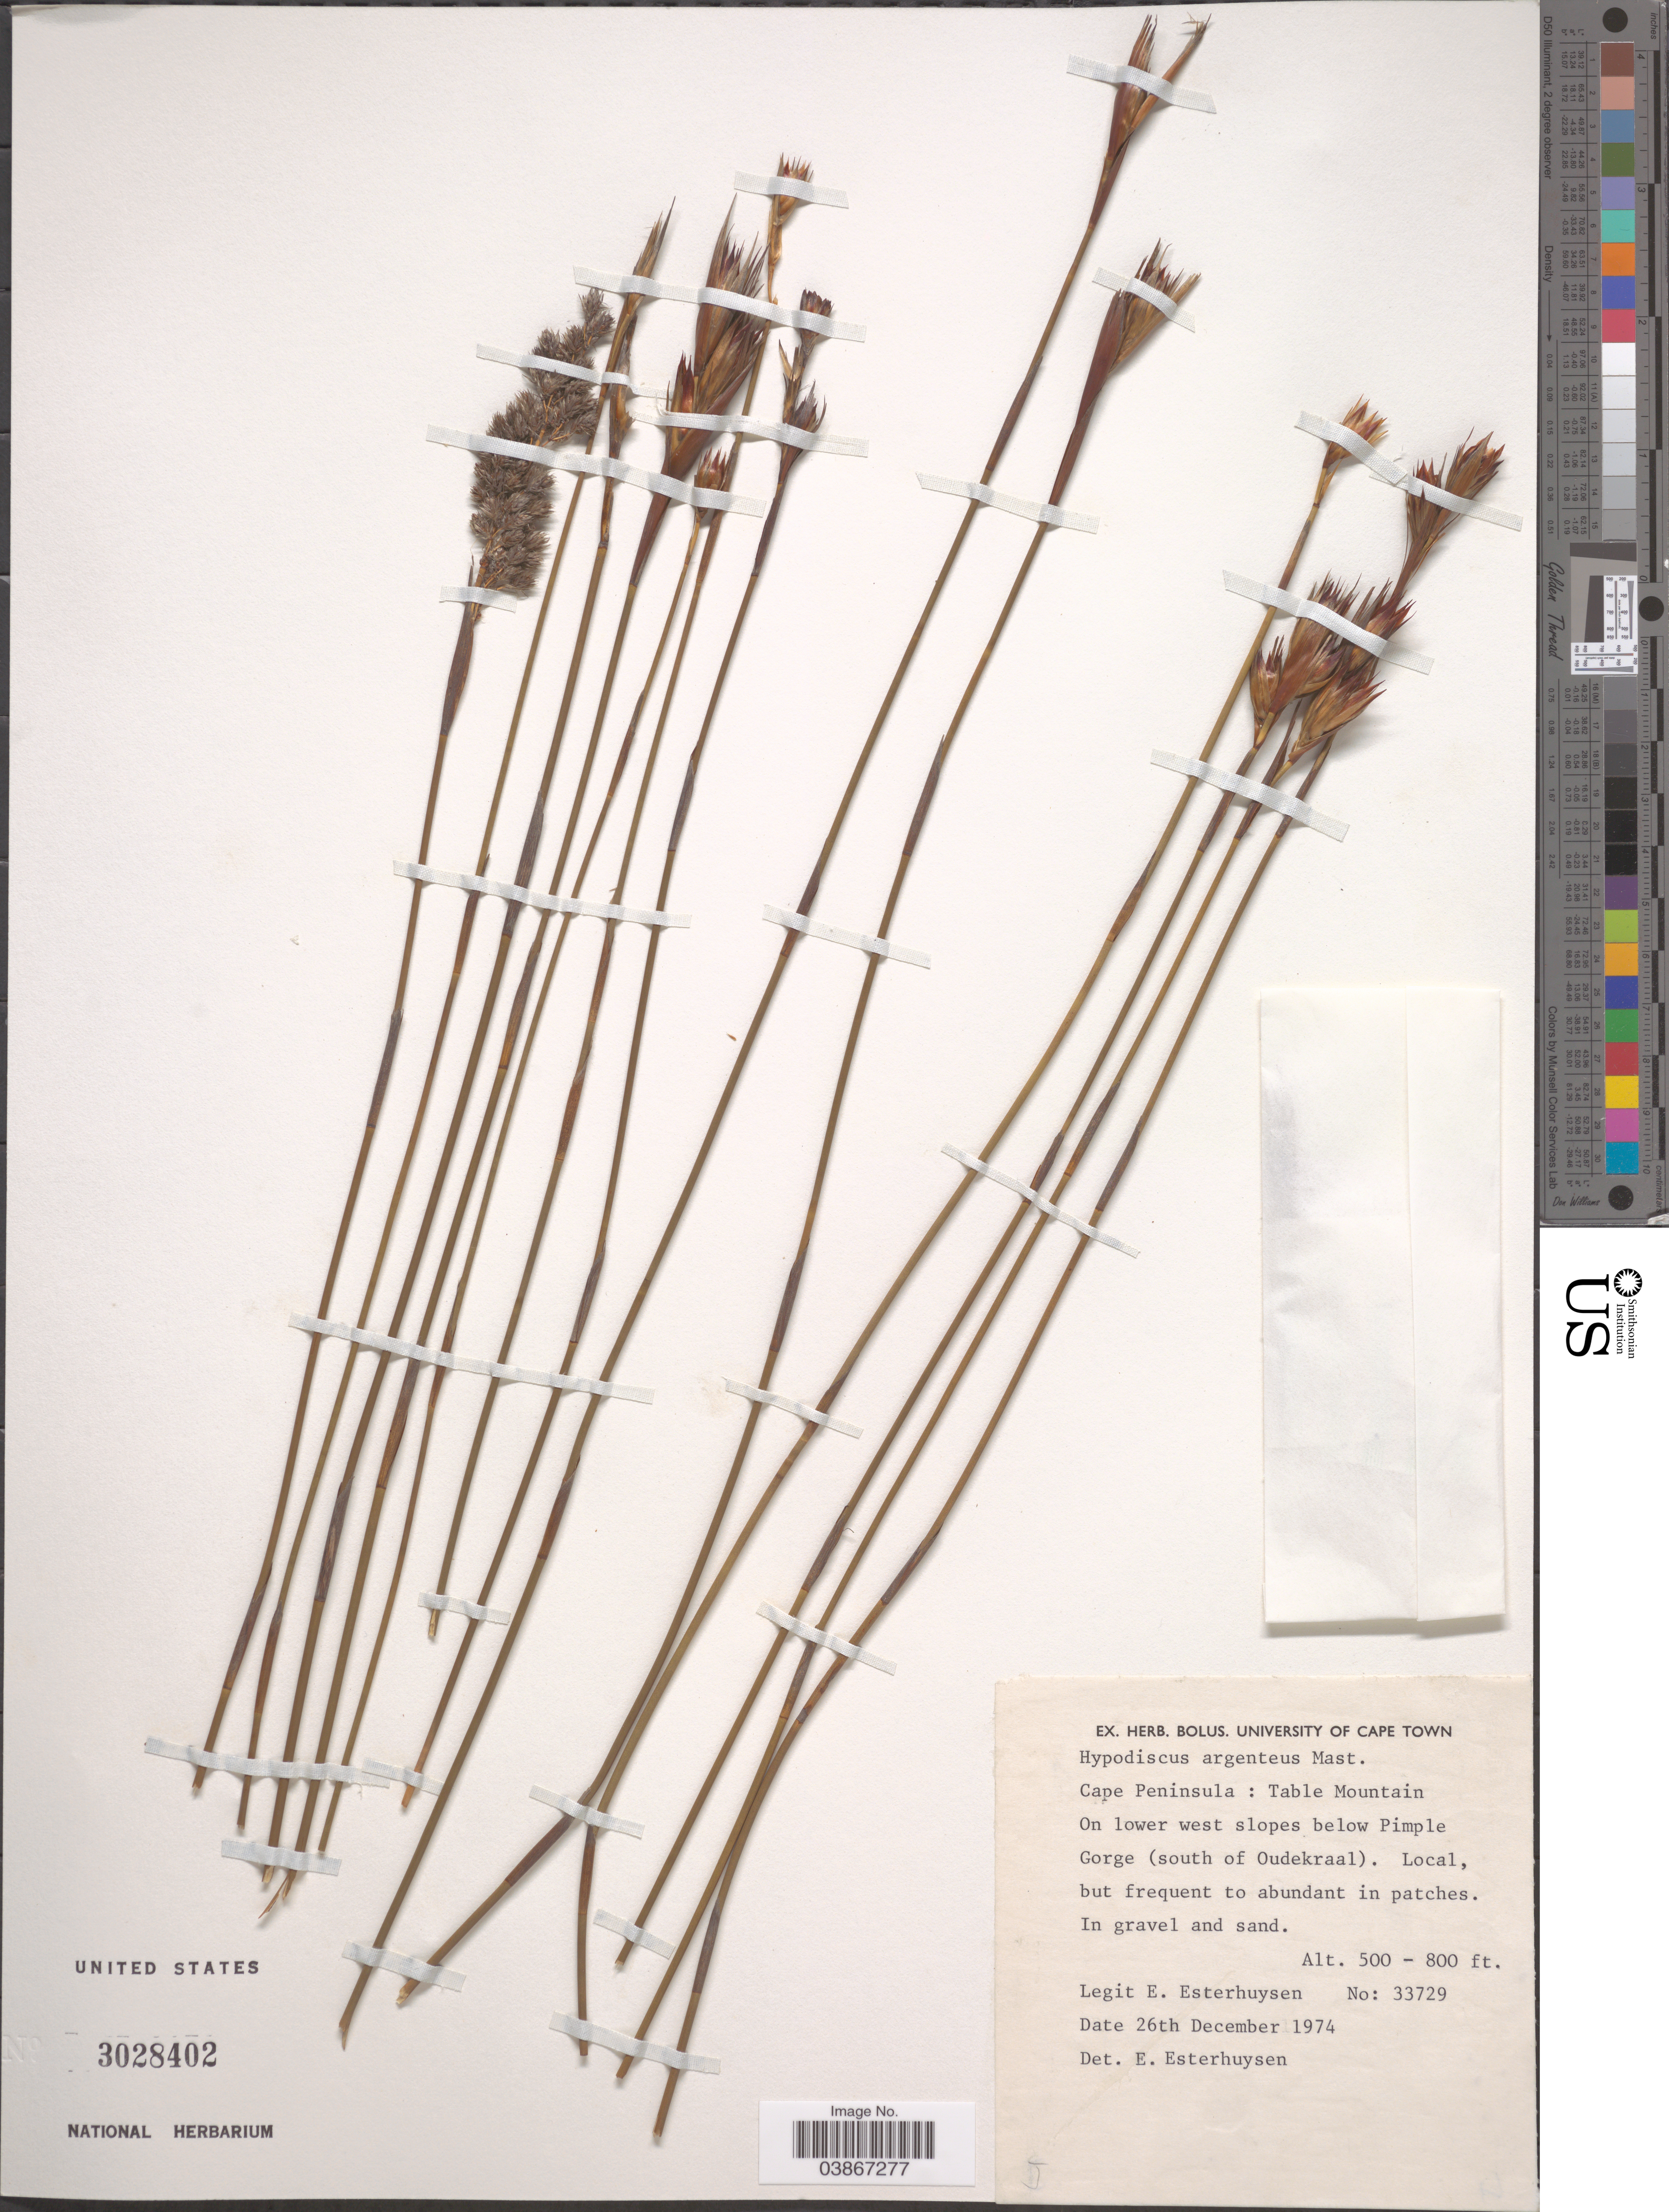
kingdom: Plantae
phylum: Tracheophyta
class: Liliopsida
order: Poales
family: Restionaceae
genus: Hypodiscus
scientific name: Hypodiscus argenteus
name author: (Thunb.) Mast.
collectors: E. E. Esterhuysen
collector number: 33729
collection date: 1974-12-26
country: South Africa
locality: Cape Peninsula: Table Mountain. On lower west slopes below Pimple Gorge (south of Oudekraal).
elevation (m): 152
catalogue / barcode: US 3028402